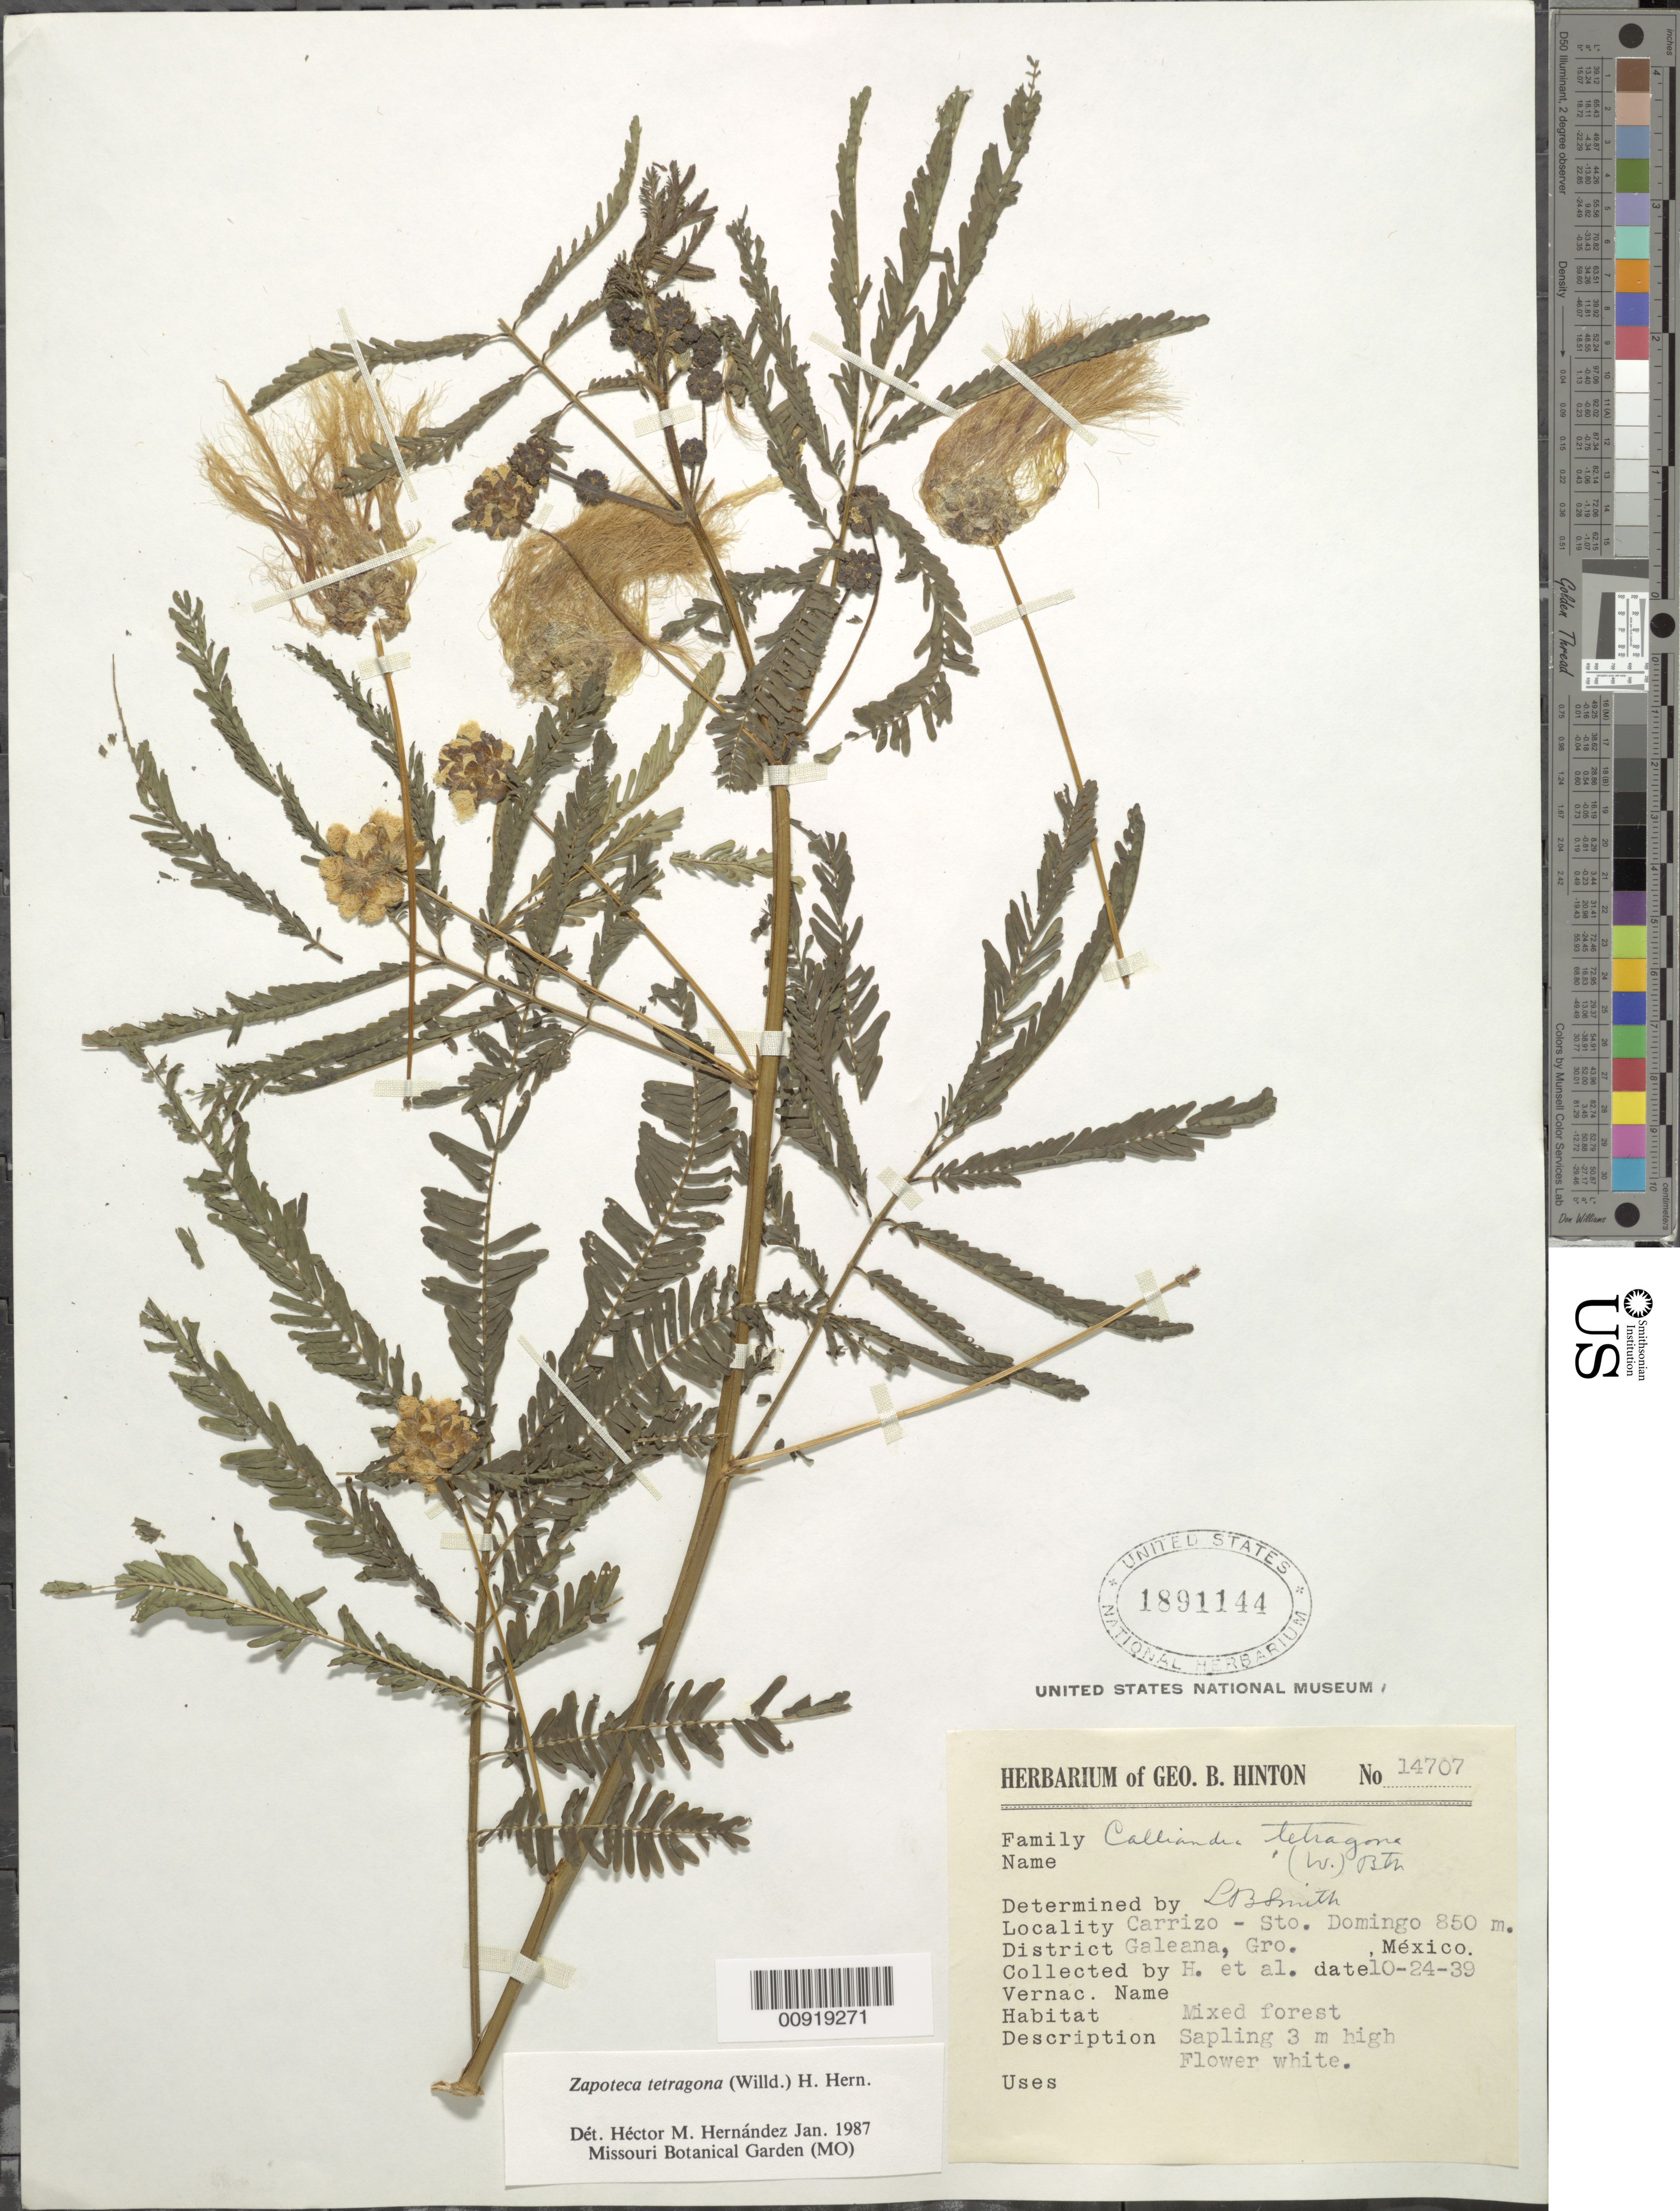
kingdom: Plantae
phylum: Tracheophyta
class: Magnoliopsida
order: Fabales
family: Fabaceae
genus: Zapoteca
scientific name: Zapoteca tetragona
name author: (Willd.) H.M. Hern.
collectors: G. B. Hinton & et al.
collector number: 14707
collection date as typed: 24 Oct 1939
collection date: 1939-10-24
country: Mexico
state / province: Guerrero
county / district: Galeana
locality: Carrizo - Sto. Domingo, District Galeana, Guerrero.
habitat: Mixed forest.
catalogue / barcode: US 1891144